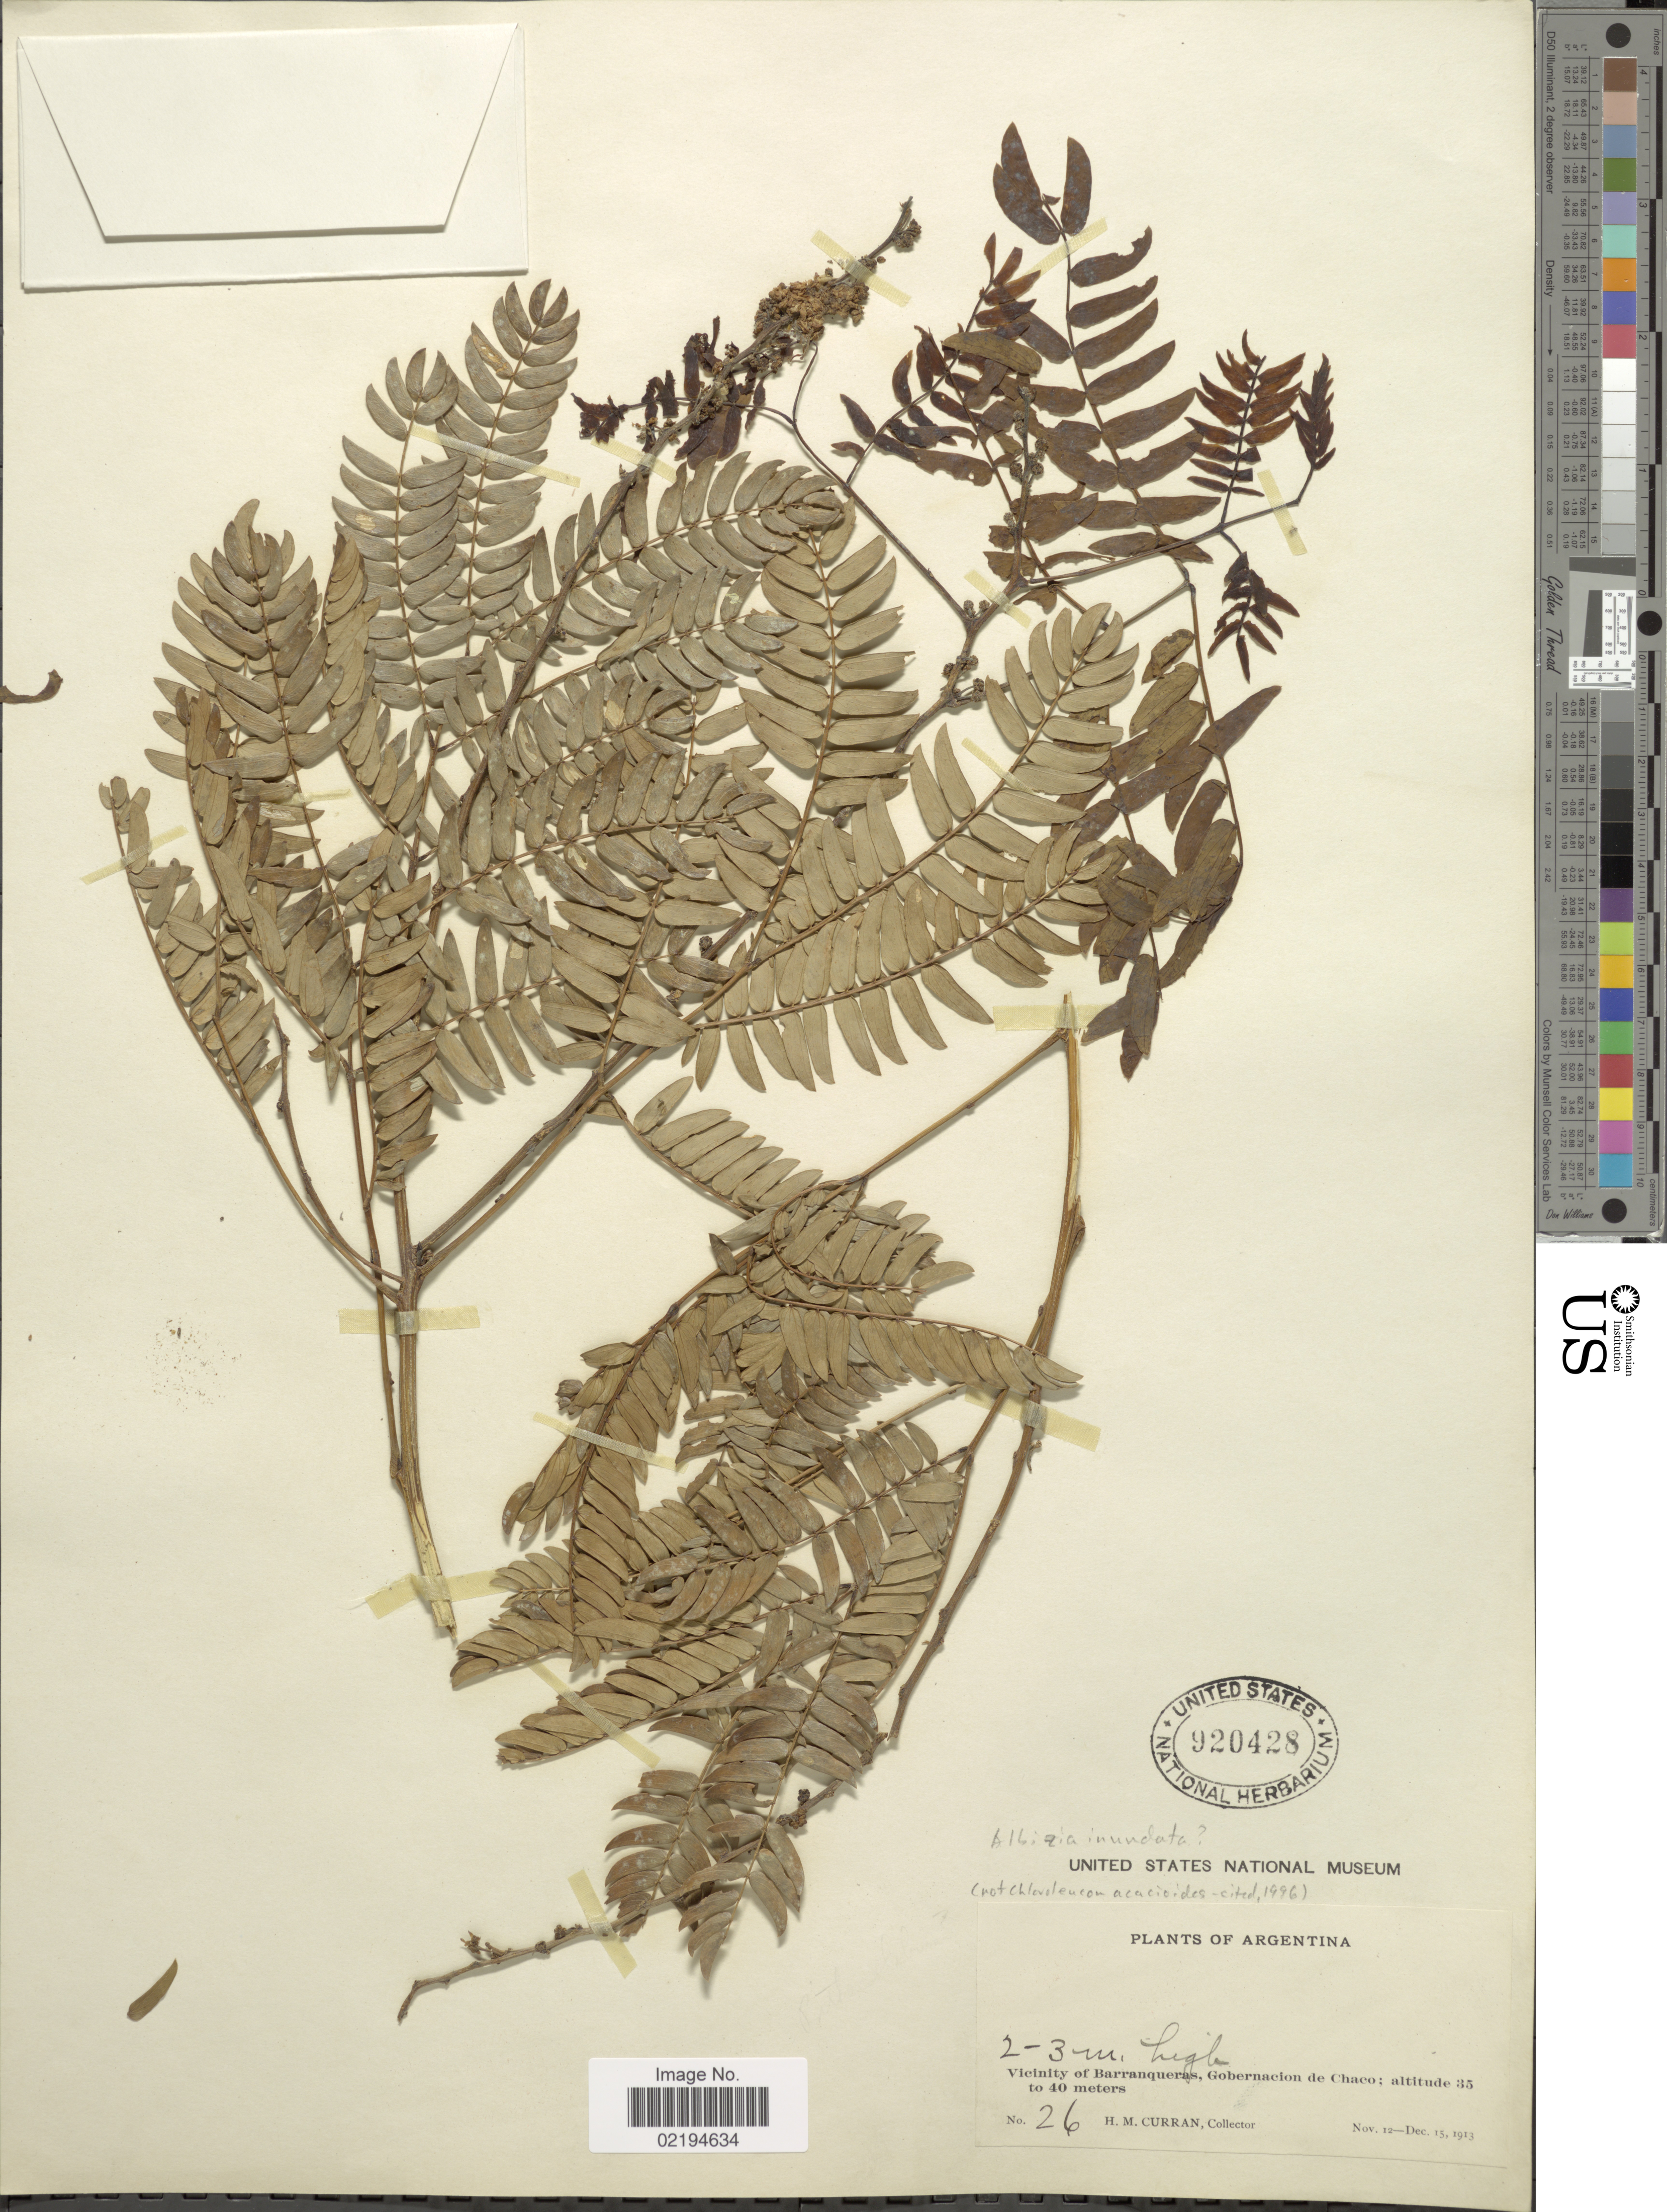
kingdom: Plantae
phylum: Tracheophyta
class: Magnoliopsida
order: Fabales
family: Fabaceae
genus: Pseudalbizzia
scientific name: Pseudalbizzia inundata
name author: (Mart.) Koenen & Duno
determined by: Strong, Mark T., (BOT), Smithsonian Institution - National Museum of Natural History (UNITED STATES)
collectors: H. M. Curran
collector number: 26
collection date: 1913-11-12/1913-12-15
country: Argentina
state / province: Chaco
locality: Vicinity of Barranqueras, Gobernacion de Chaco.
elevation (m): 35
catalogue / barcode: US 920428